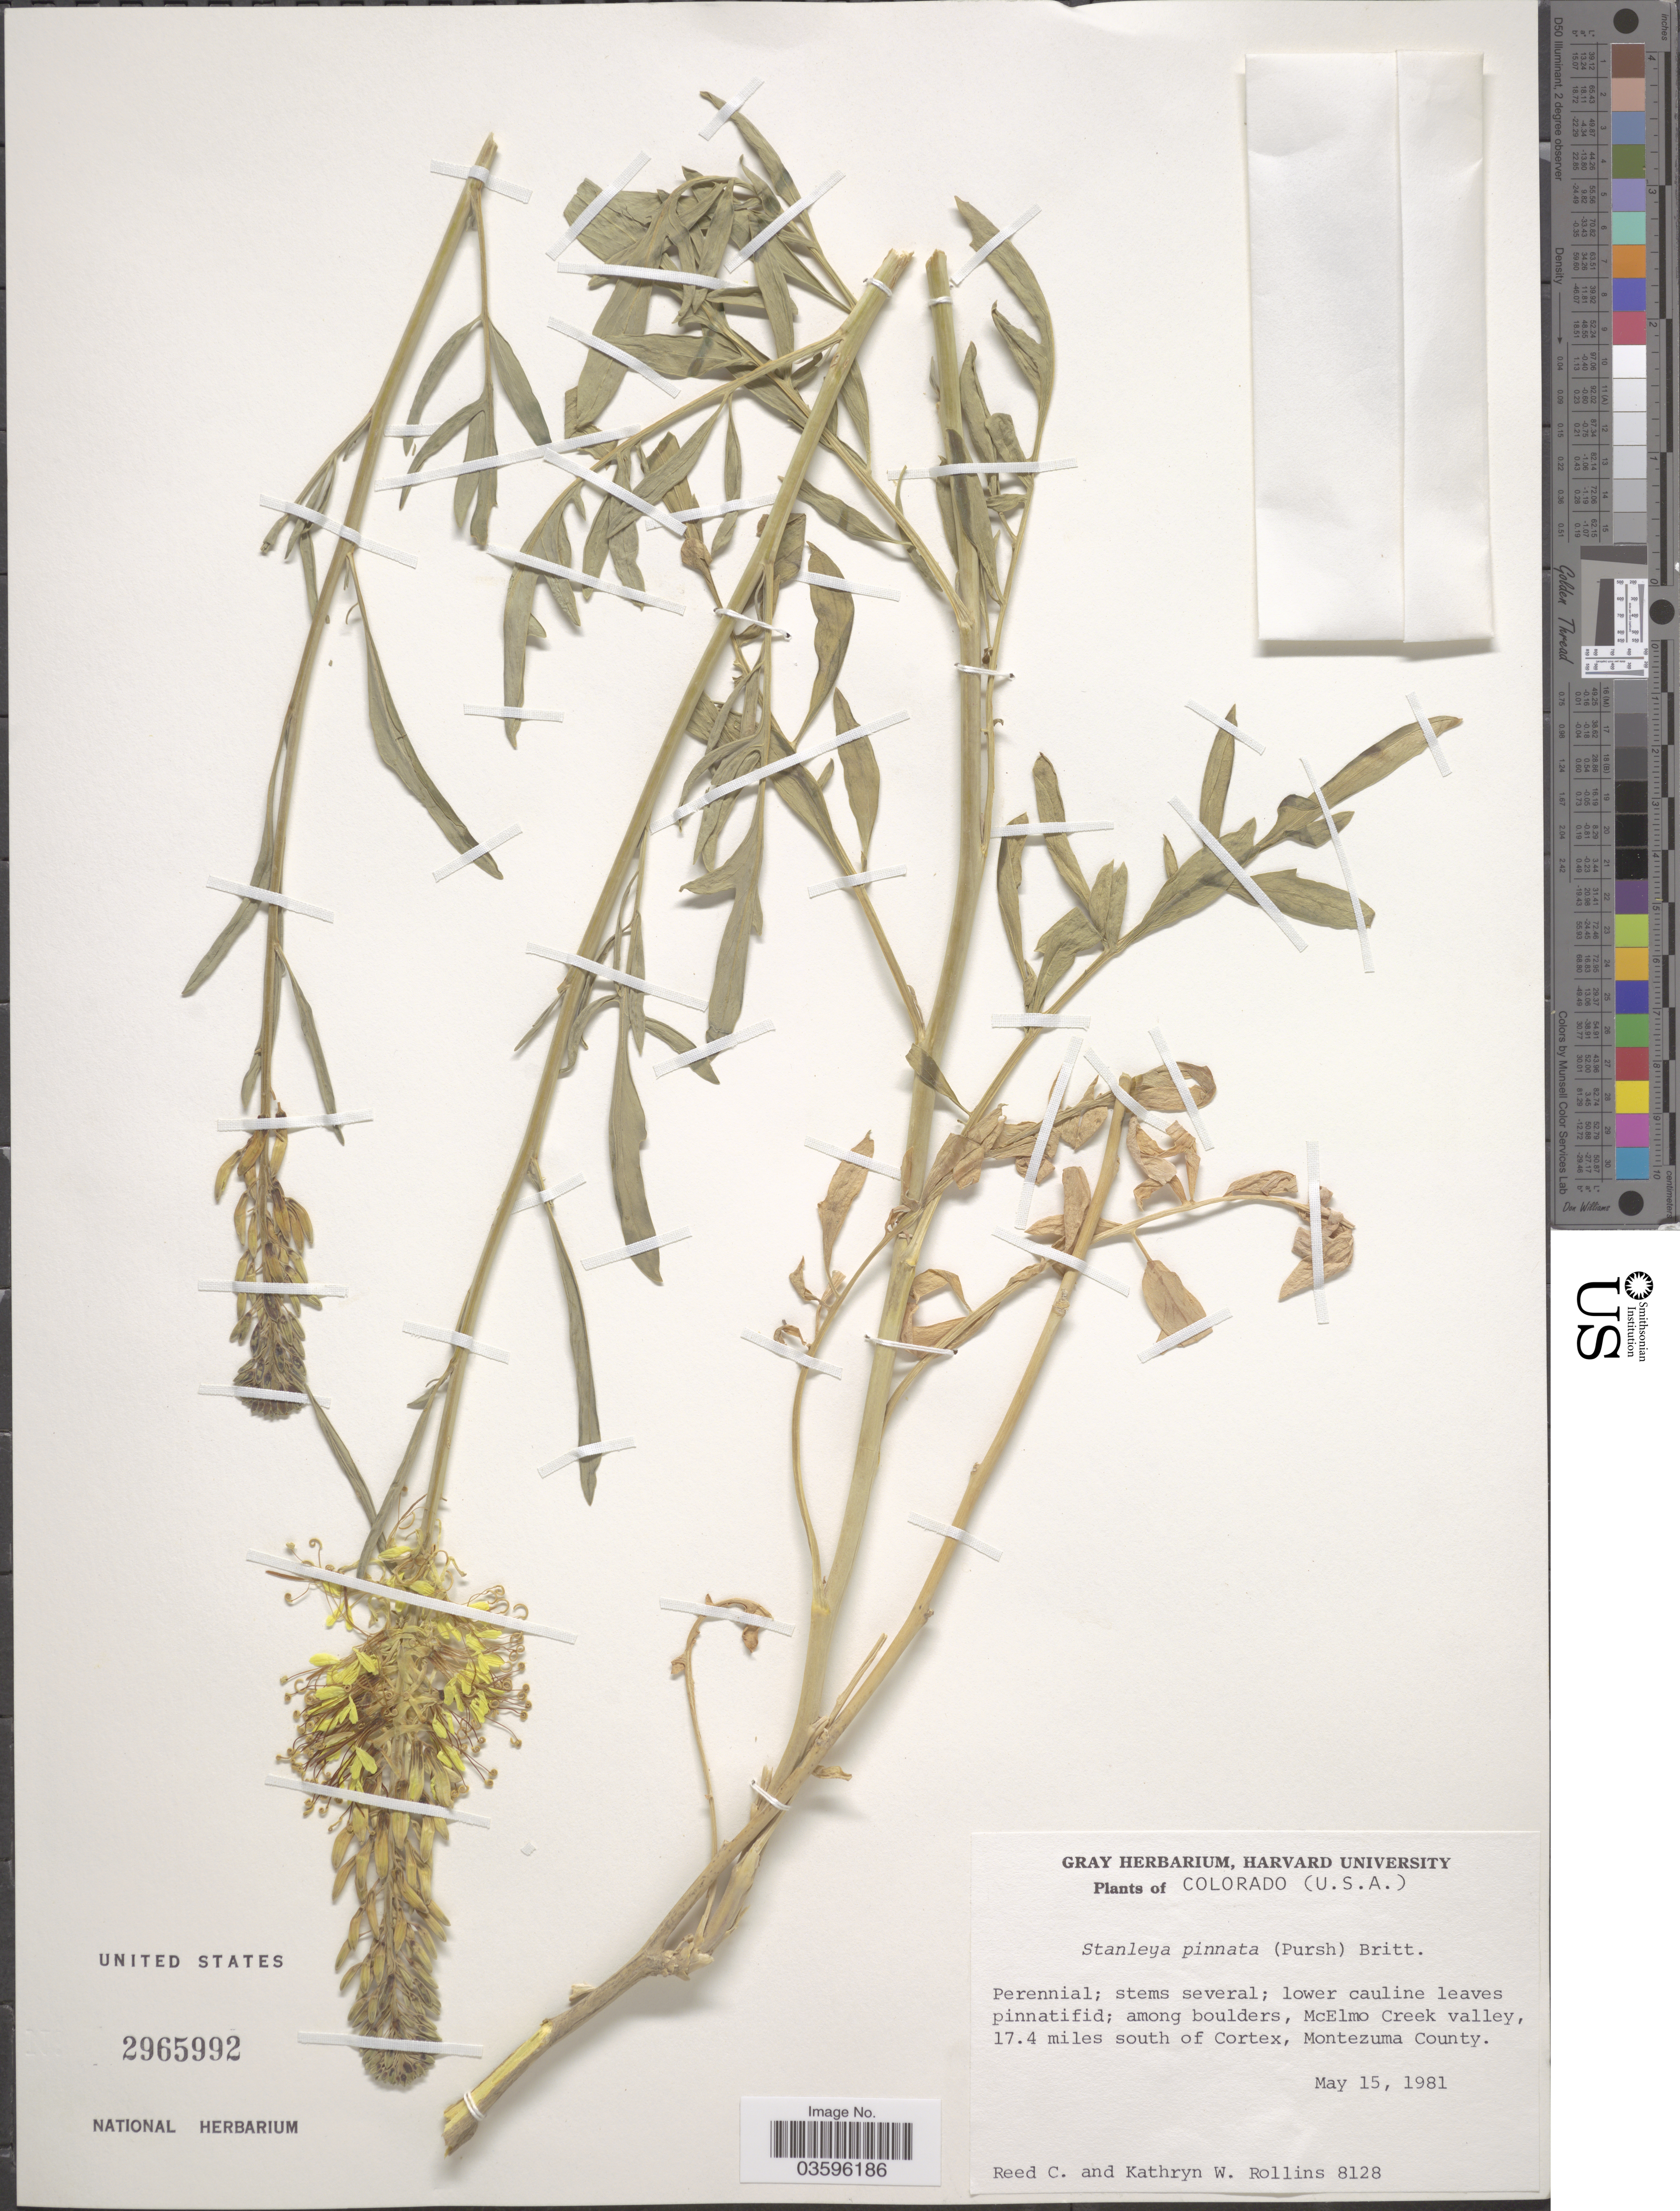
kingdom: Plantae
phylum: Tracheophyta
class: Magnoliopsida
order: Brassicales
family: Brassicaceae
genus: Stanleya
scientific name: Stanleya pinnata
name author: (Pursh) Britton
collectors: R. C. Rollins & K. W. Rollins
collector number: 8128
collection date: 1981-05-15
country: United States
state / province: Colorado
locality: Among boulders, McElmo Creek valley, 17.4 miles south of Cortex, Montezuma County.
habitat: among boulders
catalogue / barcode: US 2965992